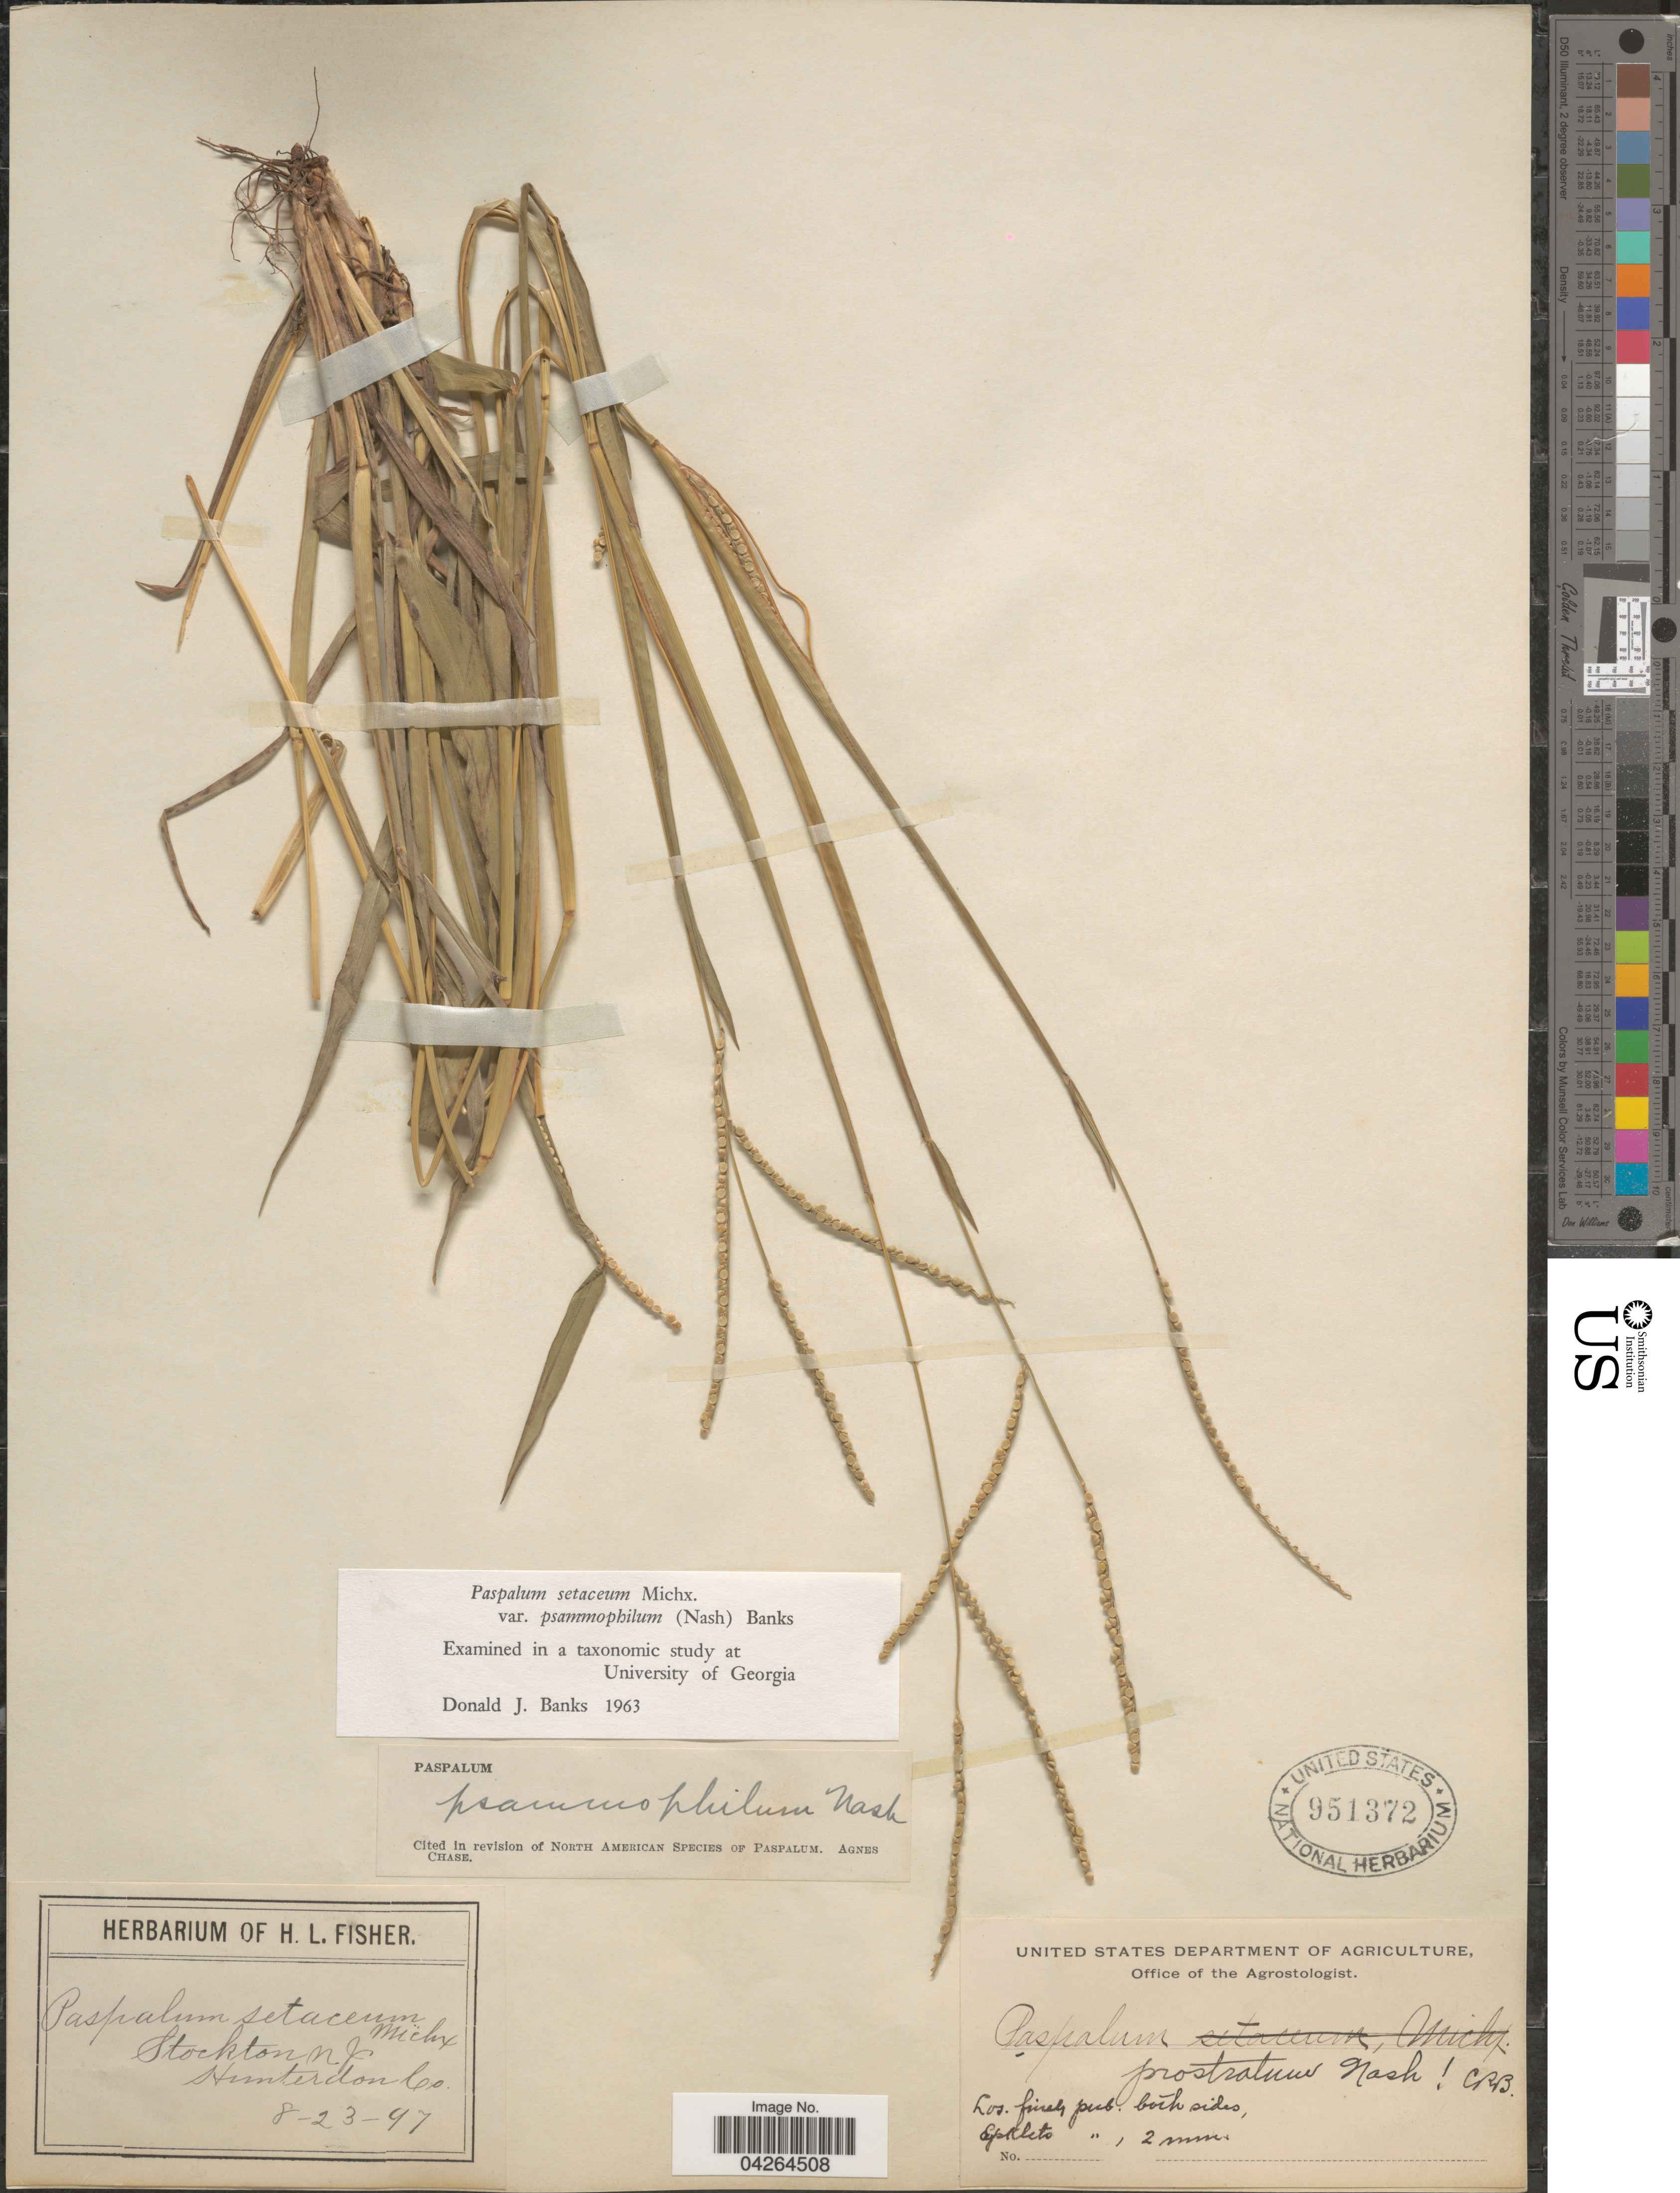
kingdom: Plantae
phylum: Tracheophyta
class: Liliopsida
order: Poales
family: Poaceae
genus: Paspalum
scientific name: Paspalum setaceum var. psammophilum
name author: (Nash ex Hitchc.) D.J. Banks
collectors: ex herb. of H. L. Fisher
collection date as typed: Transcribed d/m/y: 23/8/47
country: United States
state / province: New Jersey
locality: Stockton, Hunterdon Co.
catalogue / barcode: US 951372